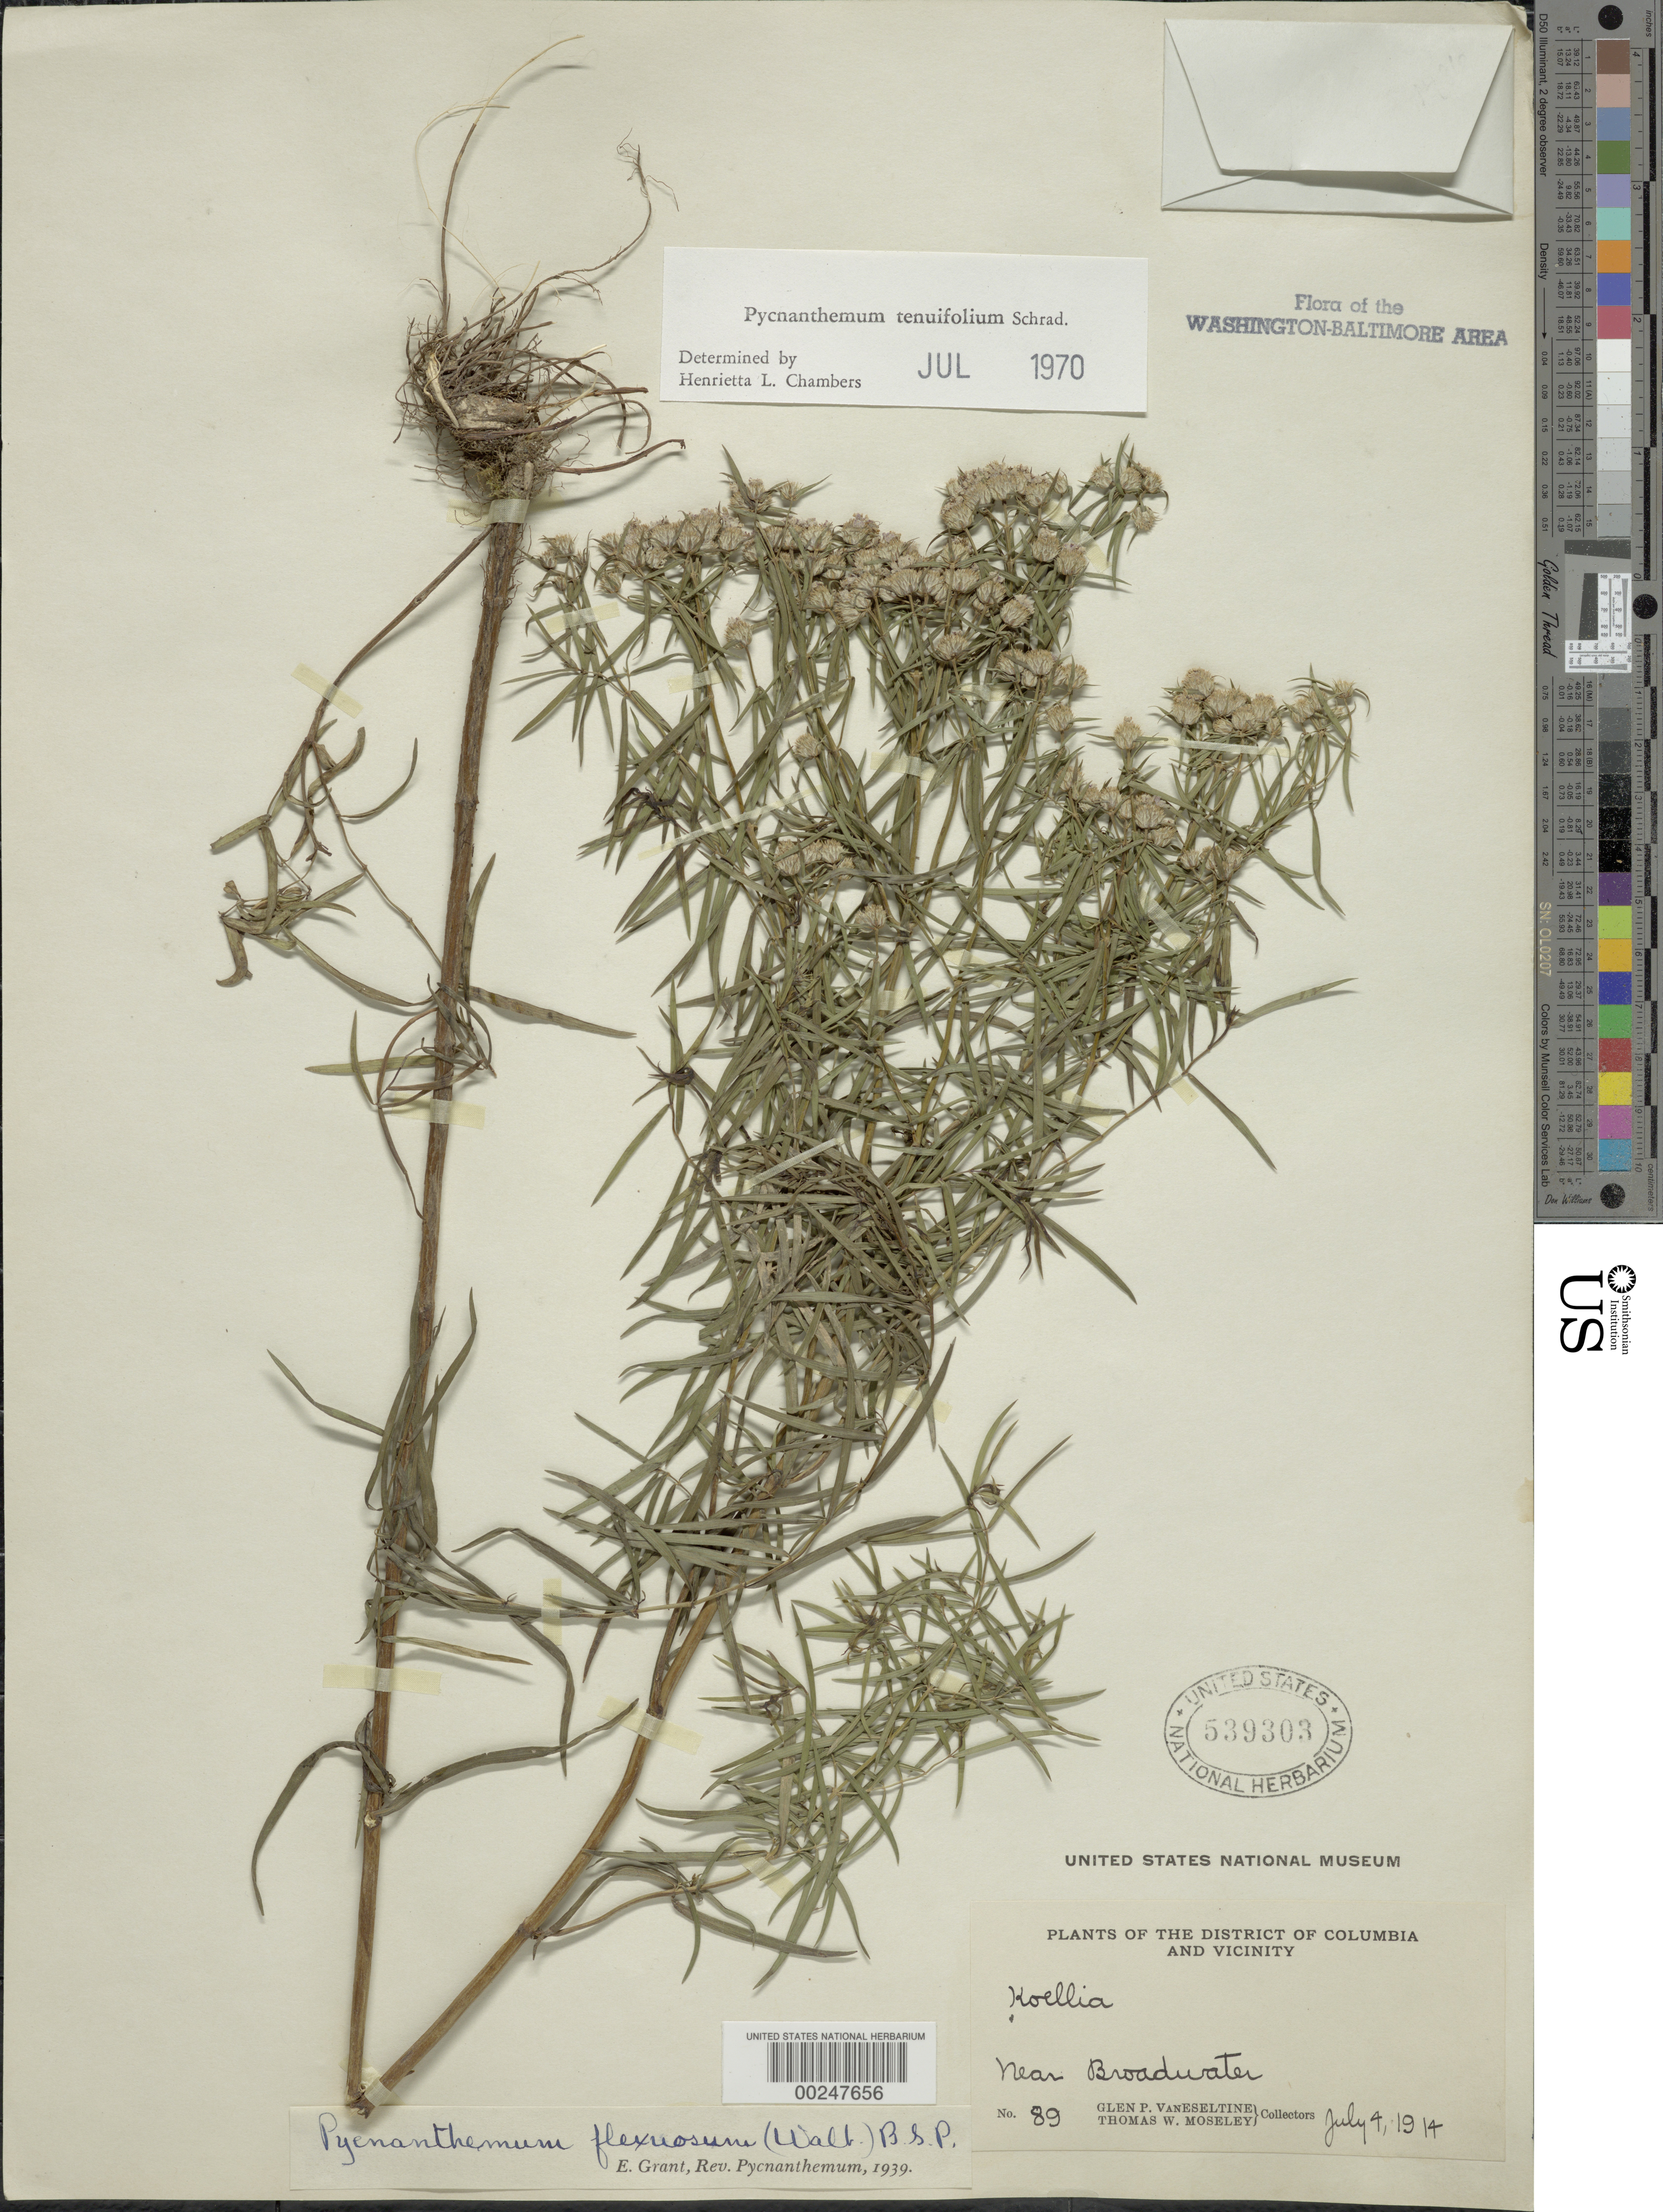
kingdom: Plantae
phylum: Tracheophyta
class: Magnoliopsida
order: Lamiales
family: Lamiaceae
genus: Pycnanthemum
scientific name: Pycnanthemum tenuifolium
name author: Schrad.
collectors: G. P. Van Eseltine & T. Moseley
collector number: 89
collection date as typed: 04 Jul 1914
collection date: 1914-07-04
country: United States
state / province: Maryland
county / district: Montgomery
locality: Near Broadwater C. & O. Canal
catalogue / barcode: US 539303